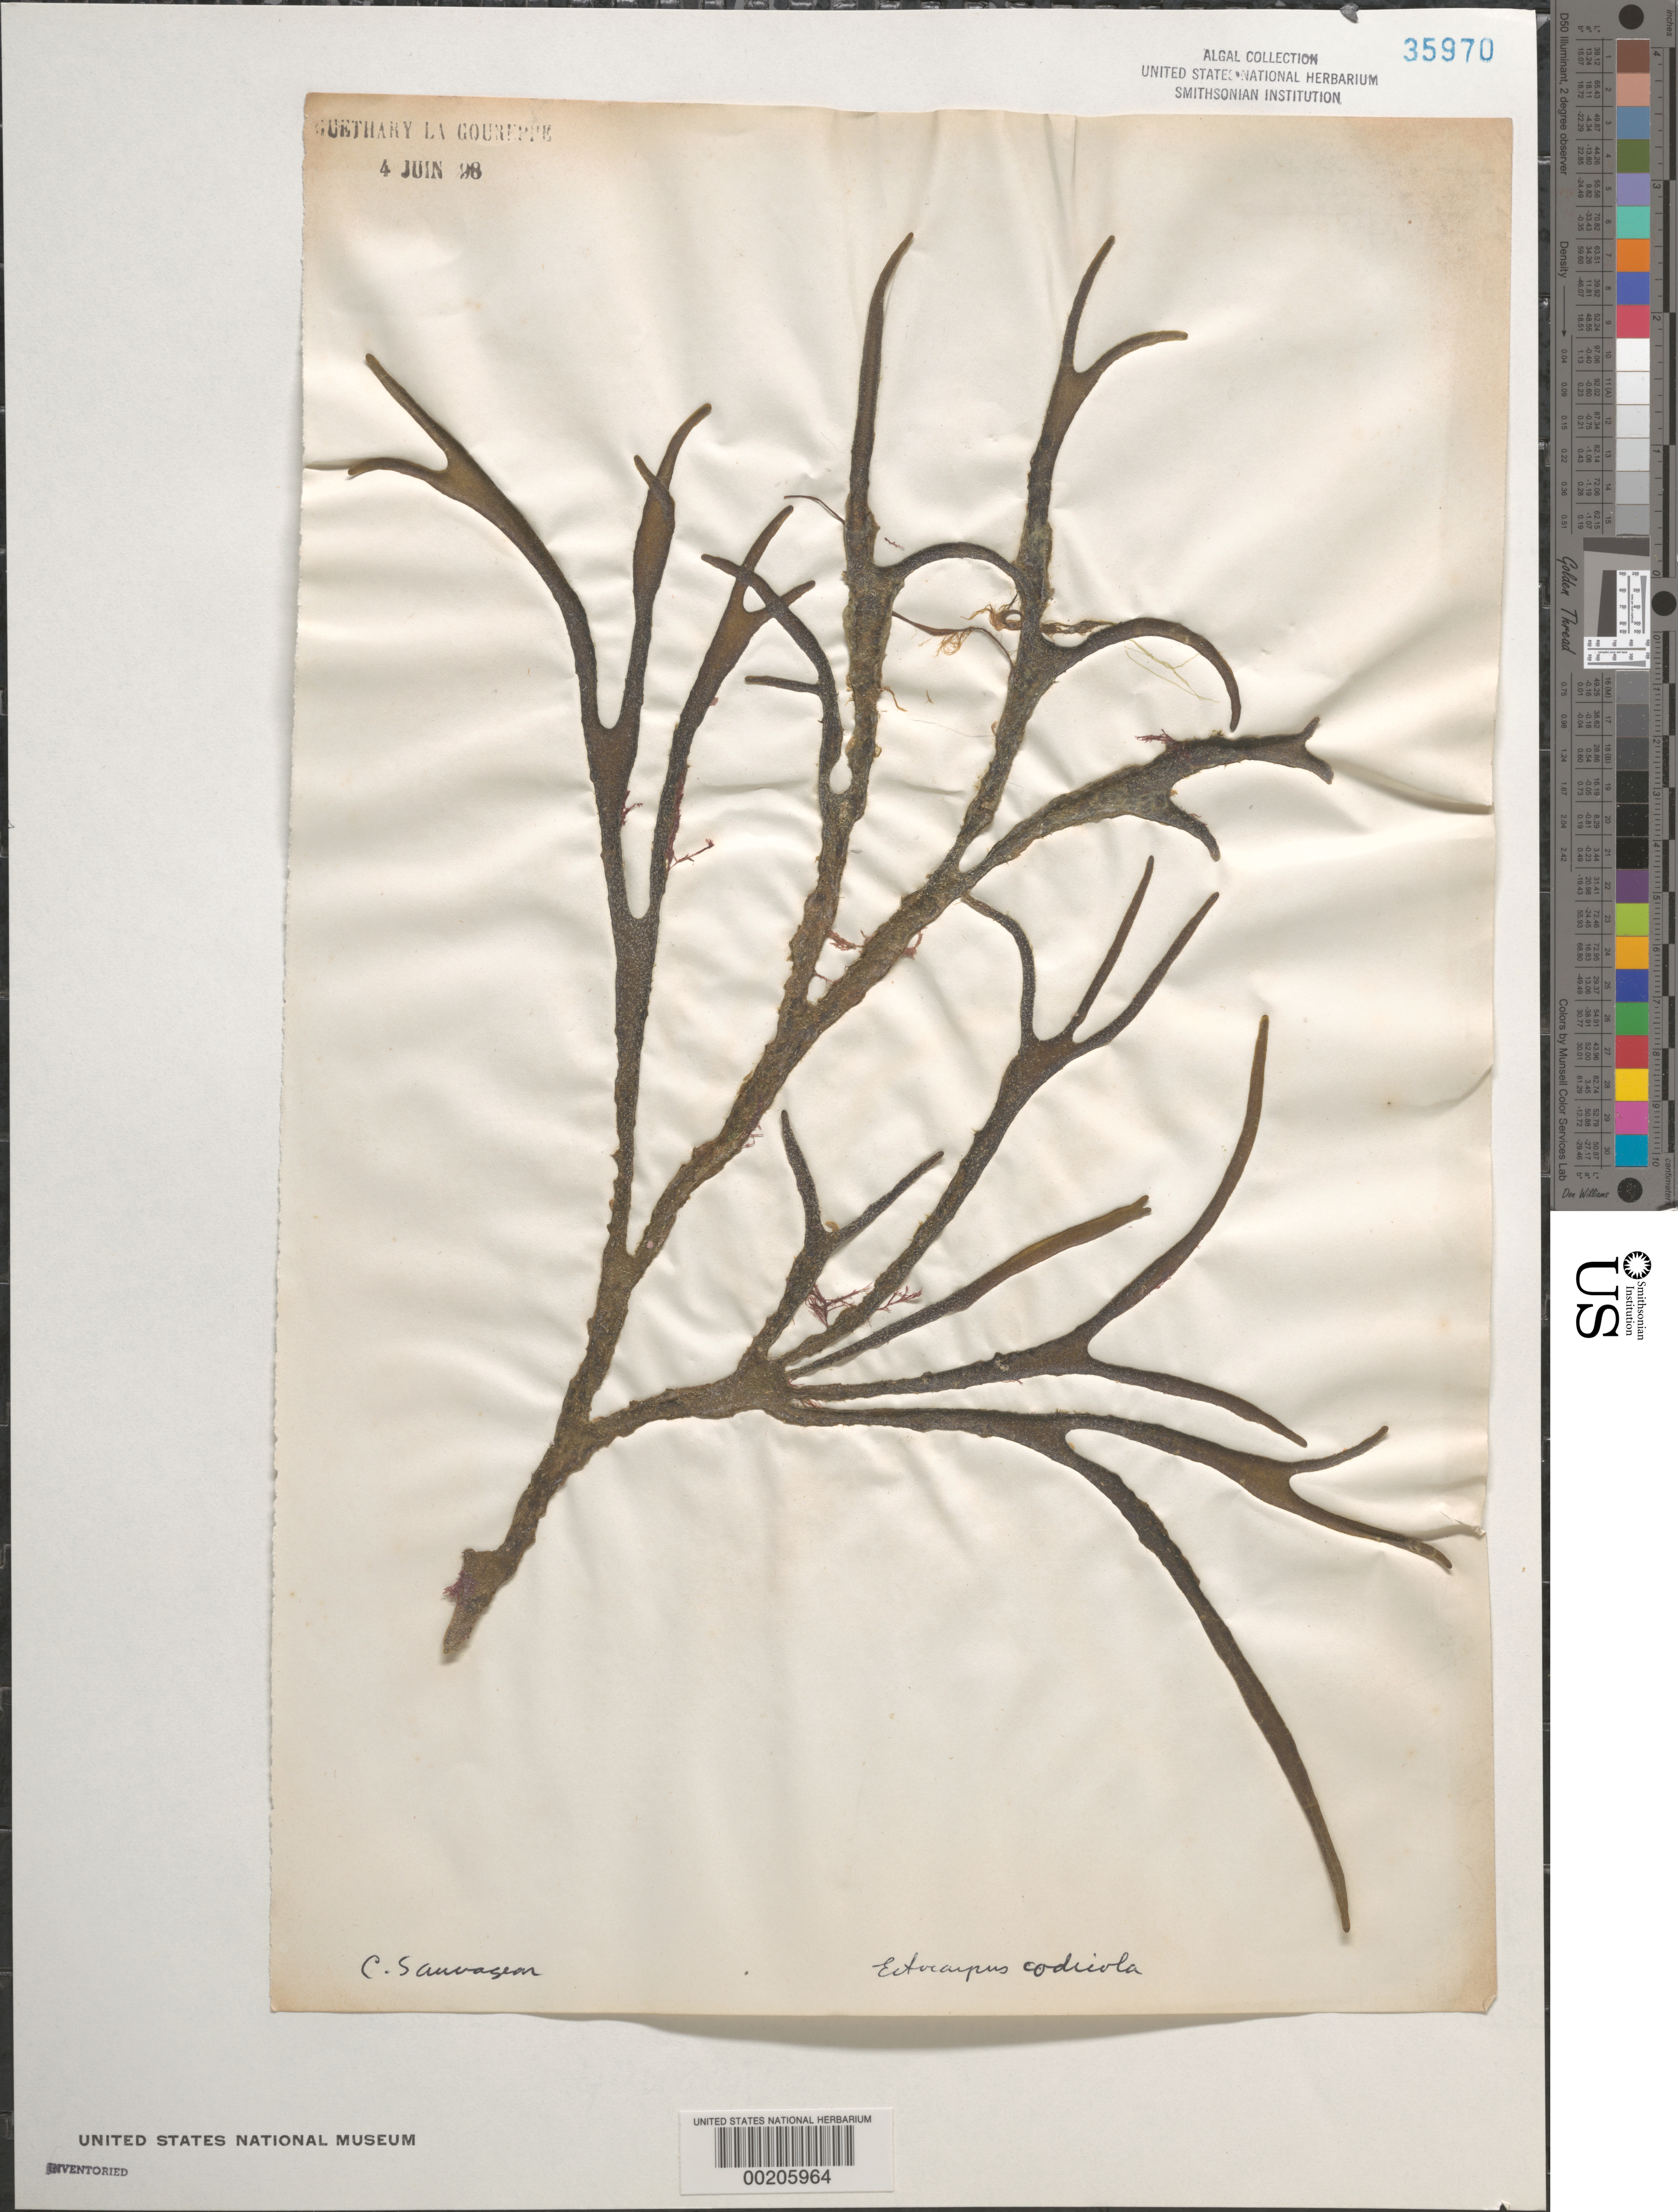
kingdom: Chromista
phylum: Ochrophyta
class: Phaeophyceae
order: Ectocarpales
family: Ectocarpaceae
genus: Ectocarpus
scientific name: Ectocarpus codicola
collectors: C. F. Sauvageau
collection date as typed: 04 Jun 1898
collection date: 1898-06-04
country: France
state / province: Nouvelle-Aquitaine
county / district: Pyrénées-Atlantiques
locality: Guethary, La Goureppe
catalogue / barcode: US 35970